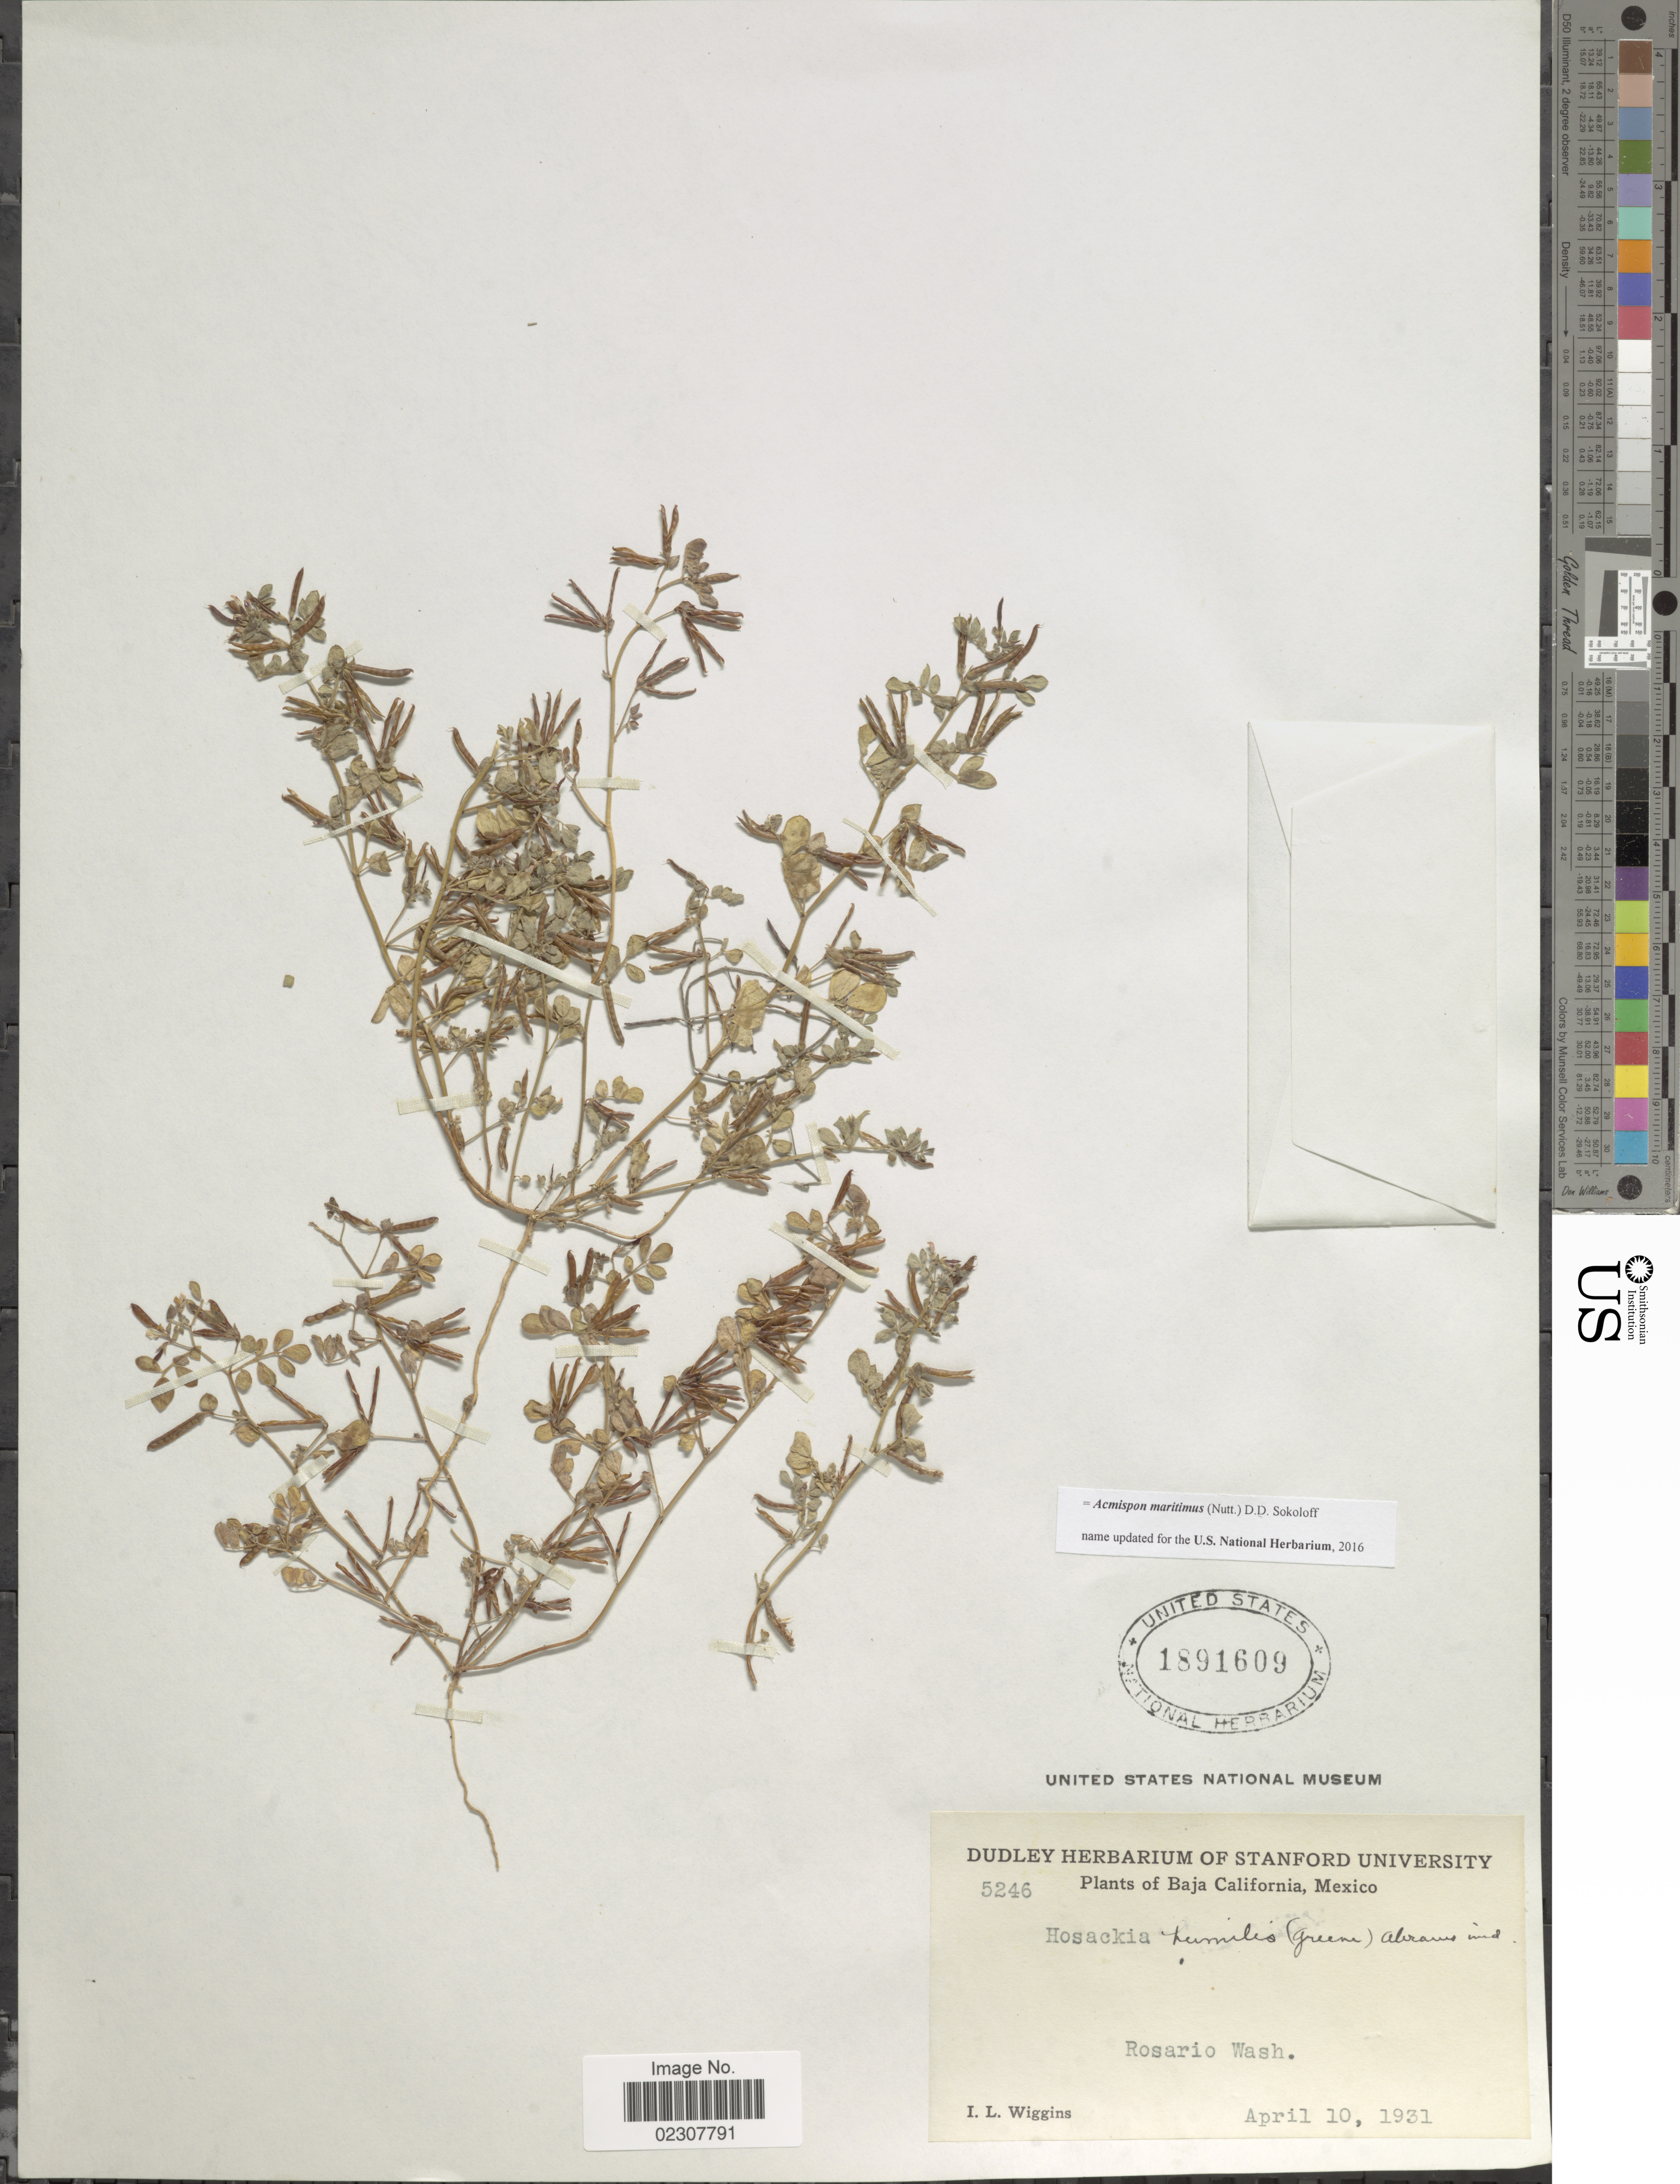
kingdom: Plantae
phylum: Tracheophyta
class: Magnoliopsida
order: Fabales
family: Fabaceae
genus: Acmispon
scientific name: Acmispon maritimus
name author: (Nutt.) D.D. Sokoloff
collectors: I. L. Wiggins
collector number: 5246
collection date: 1931-04-10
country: Mexico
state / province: Baja California Norte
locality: Rosario Wash.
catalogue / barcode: US 1891609